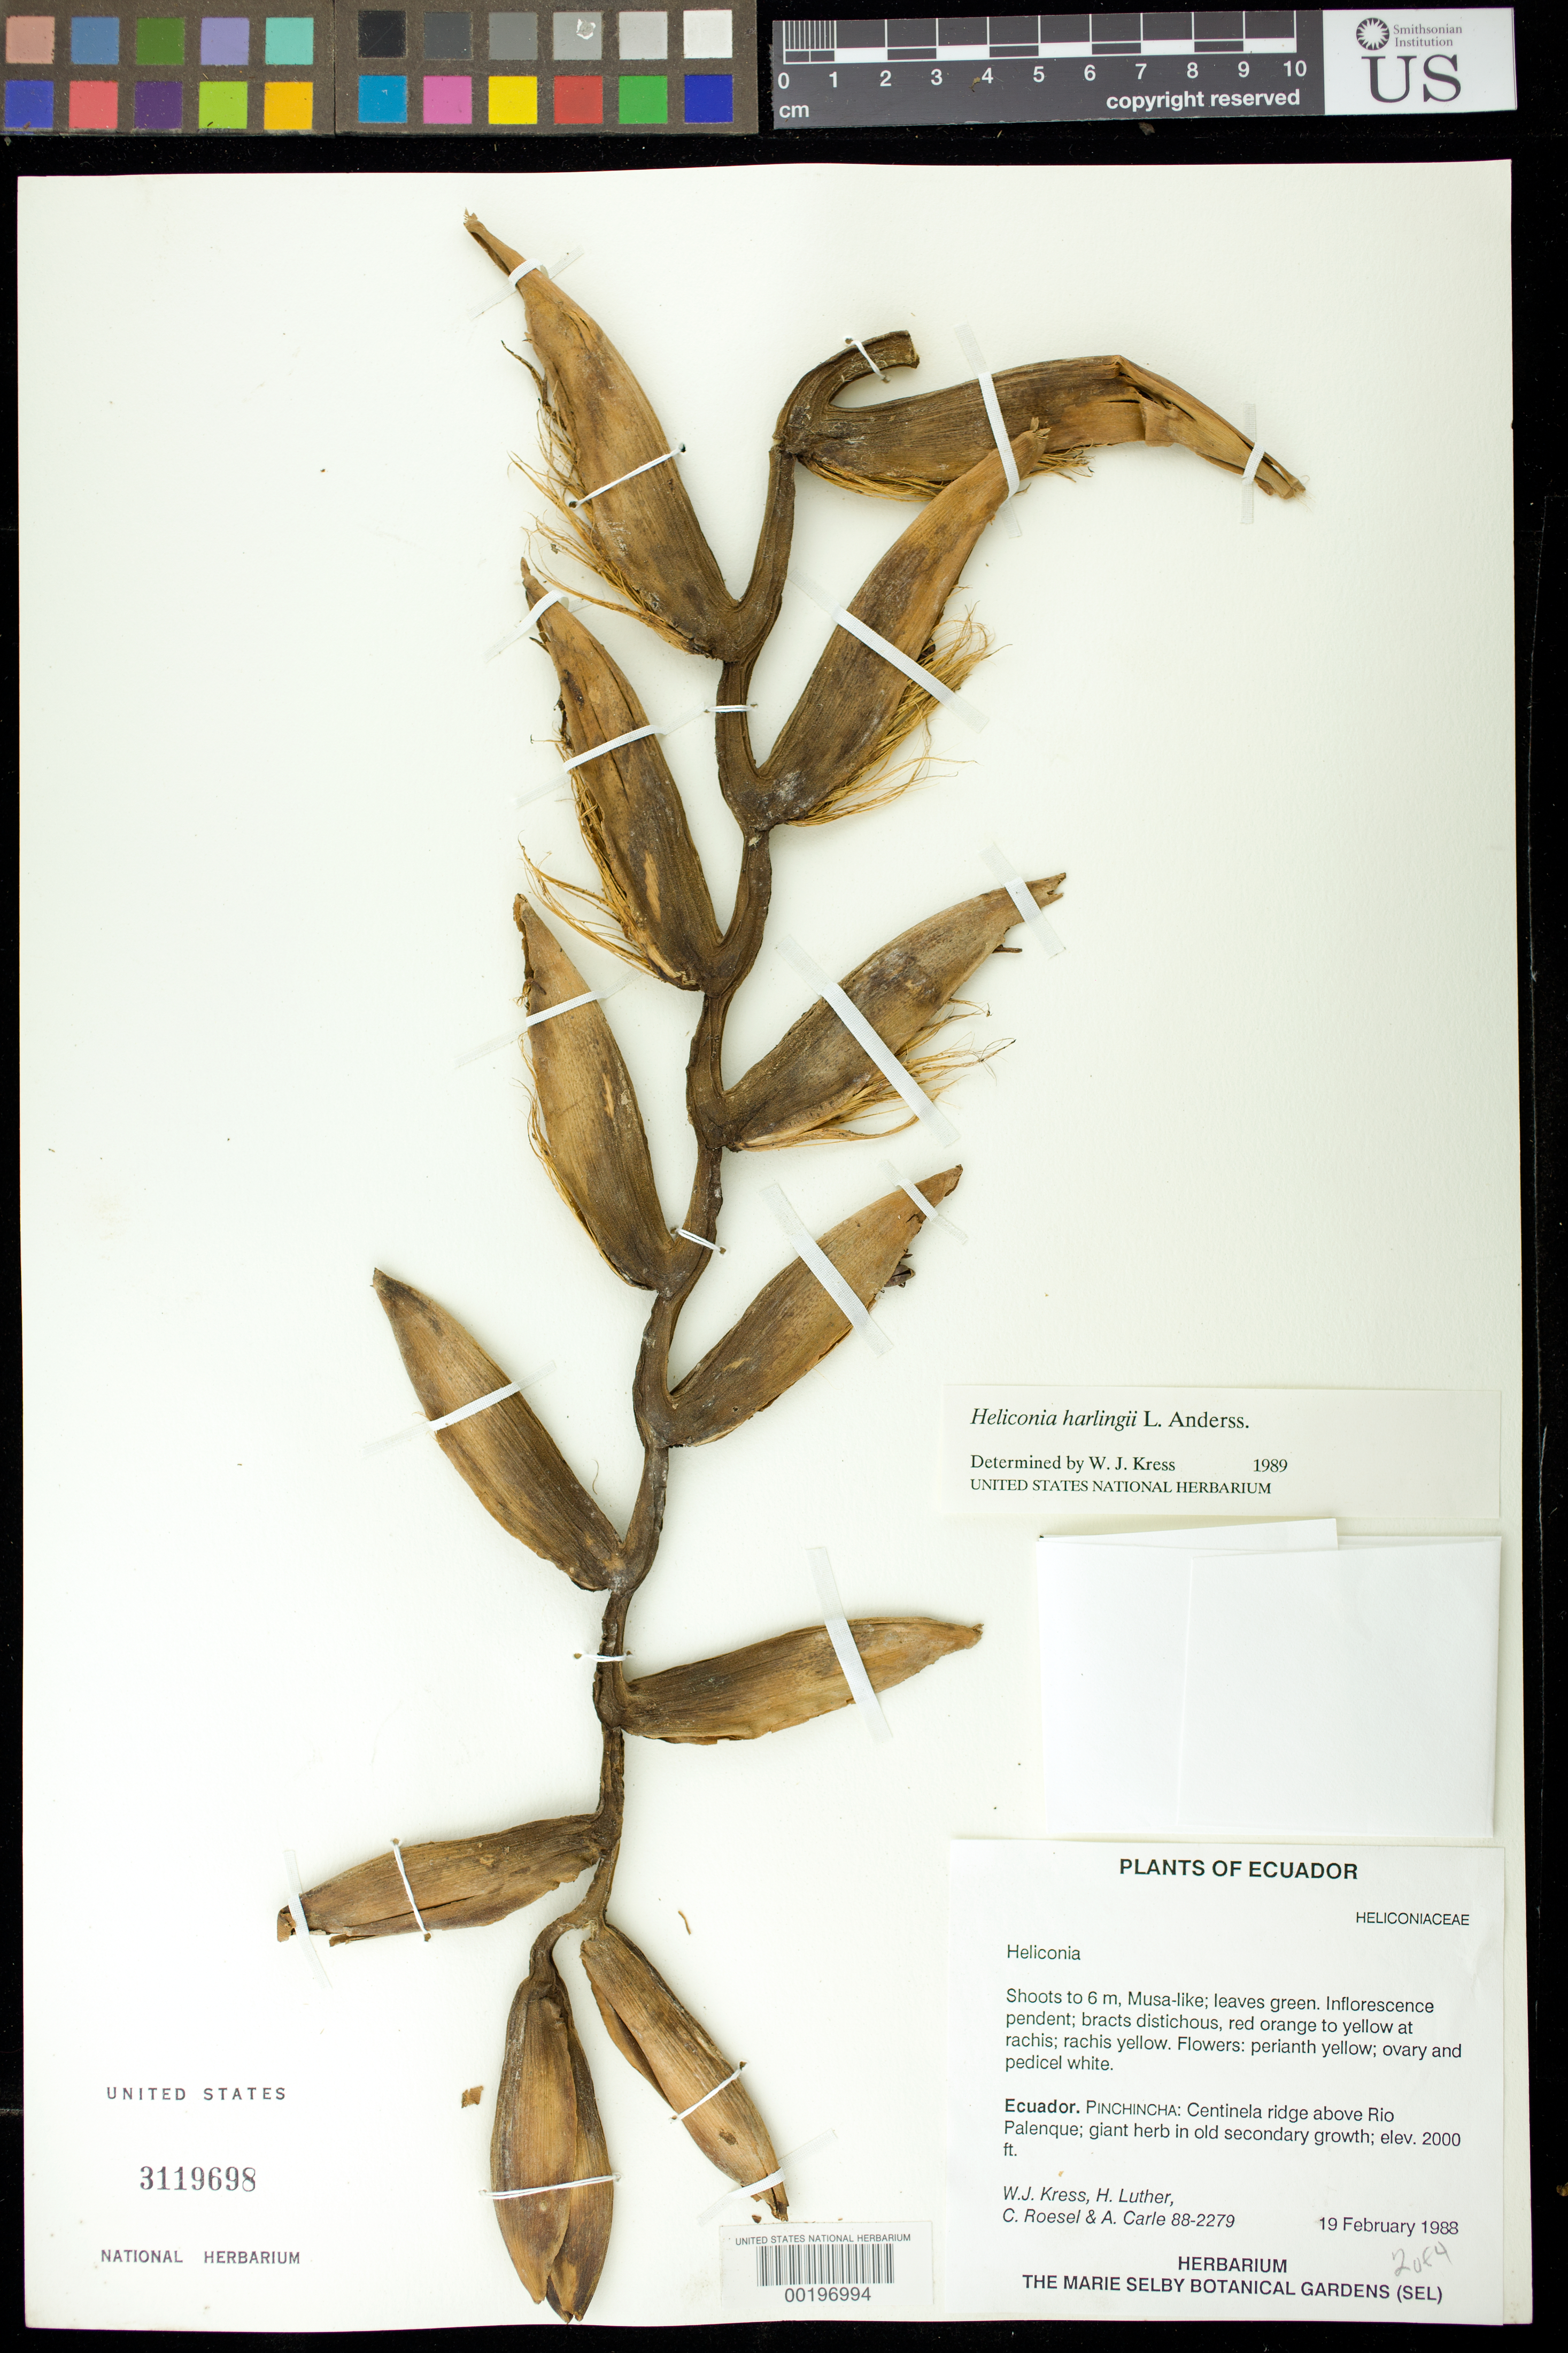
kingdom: Plantae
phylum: Tracheophyta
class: Liliopsida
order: Zingiberales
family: Heliconiaceae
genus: Heliconia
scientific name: Heliconia harlingii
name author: L. Andersson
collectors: W. J. Kress, Harry E. Luther, C. S. Roesel & A. Carle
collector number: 88-2279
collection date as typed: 19 Feb 1988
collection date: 1988-02-19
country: Ecuador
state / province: Pichincha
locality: Rio palenque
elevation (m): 610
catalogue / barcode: US 3119698